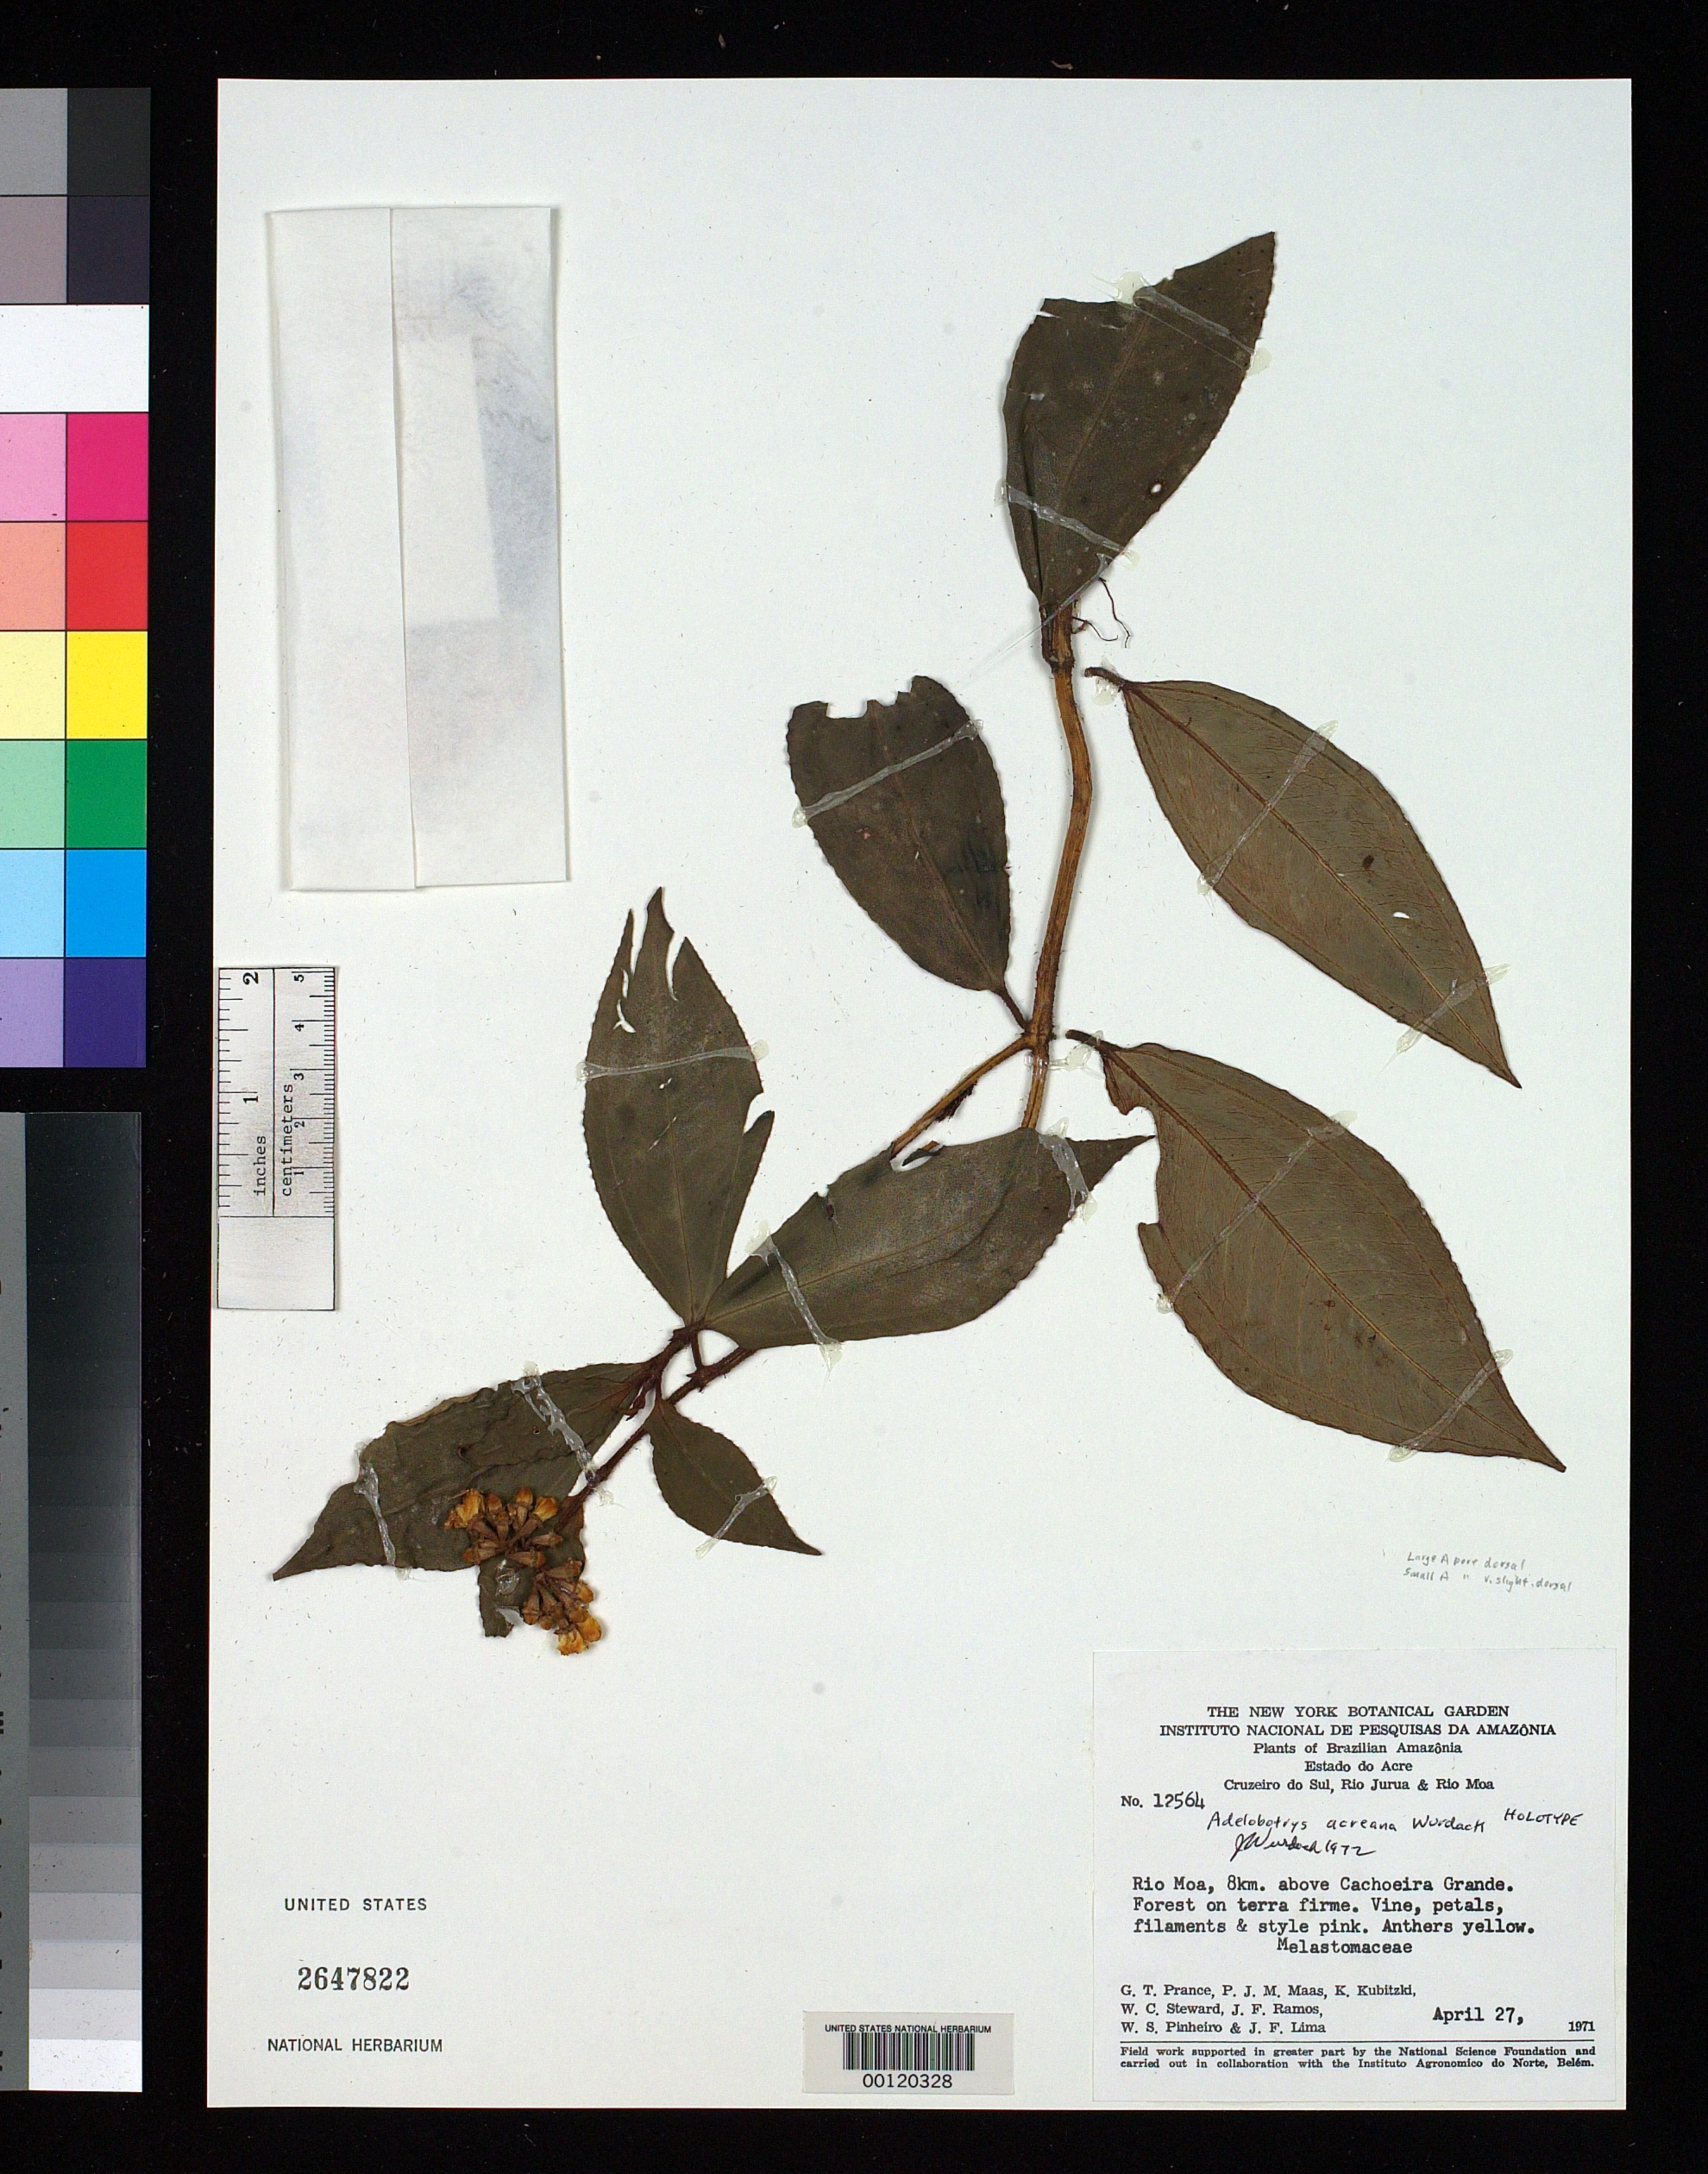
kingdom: Plantae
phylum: Tracheophyta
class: Magnoliopsida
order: Myrtales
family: Melastomataceae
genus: Adelobotrys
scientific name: Adelobotrys acreana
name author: Wurdack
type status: Holotype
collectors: G. T. Prance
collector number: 12564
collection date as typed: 27 Apr 1971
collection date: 1971-04-27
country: Brazil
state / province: Acre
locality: Rio Moa, Cachoeira Grande.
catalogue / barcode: US 2647822